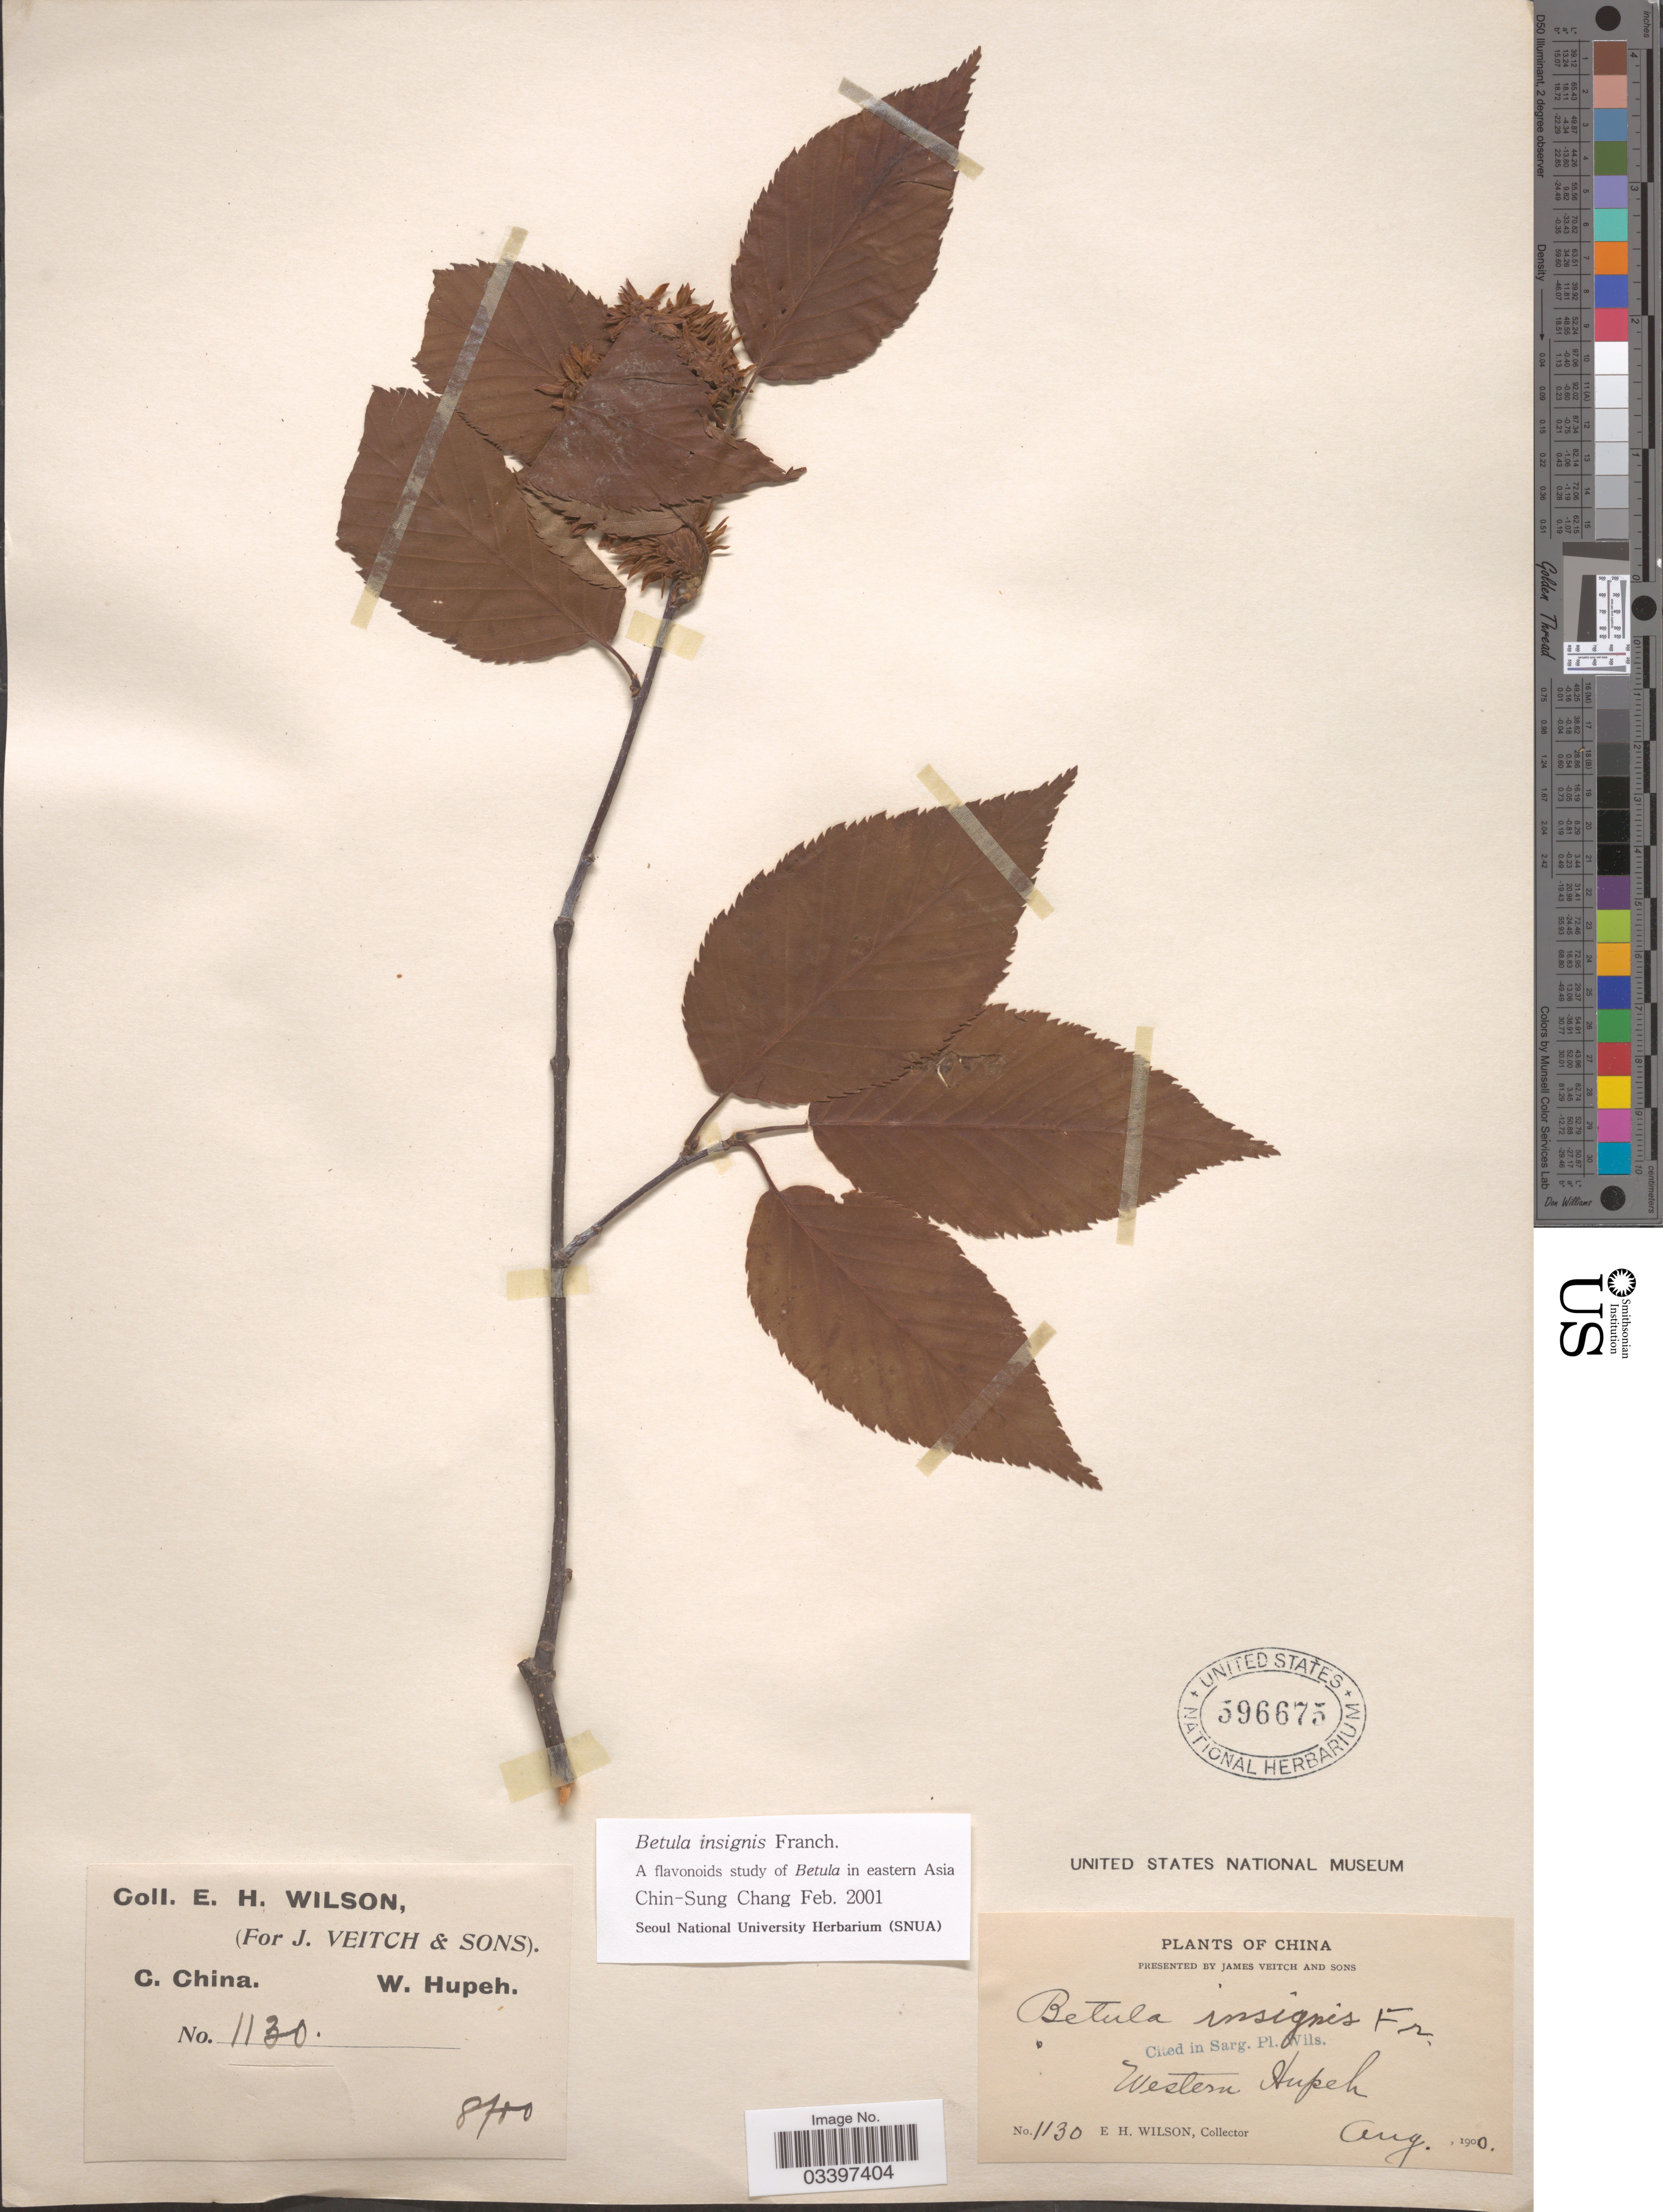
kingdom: Plantae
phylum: Tracheophyta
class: Magnoliopsida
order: Fagales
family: Betulaceae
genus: Betula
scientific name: Betula insignis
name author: Franch.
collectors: E. Wilson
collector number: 1130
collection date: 1900-08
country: China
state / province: Hubei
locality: C. China. Western Hupeh.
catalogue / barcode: US 596675